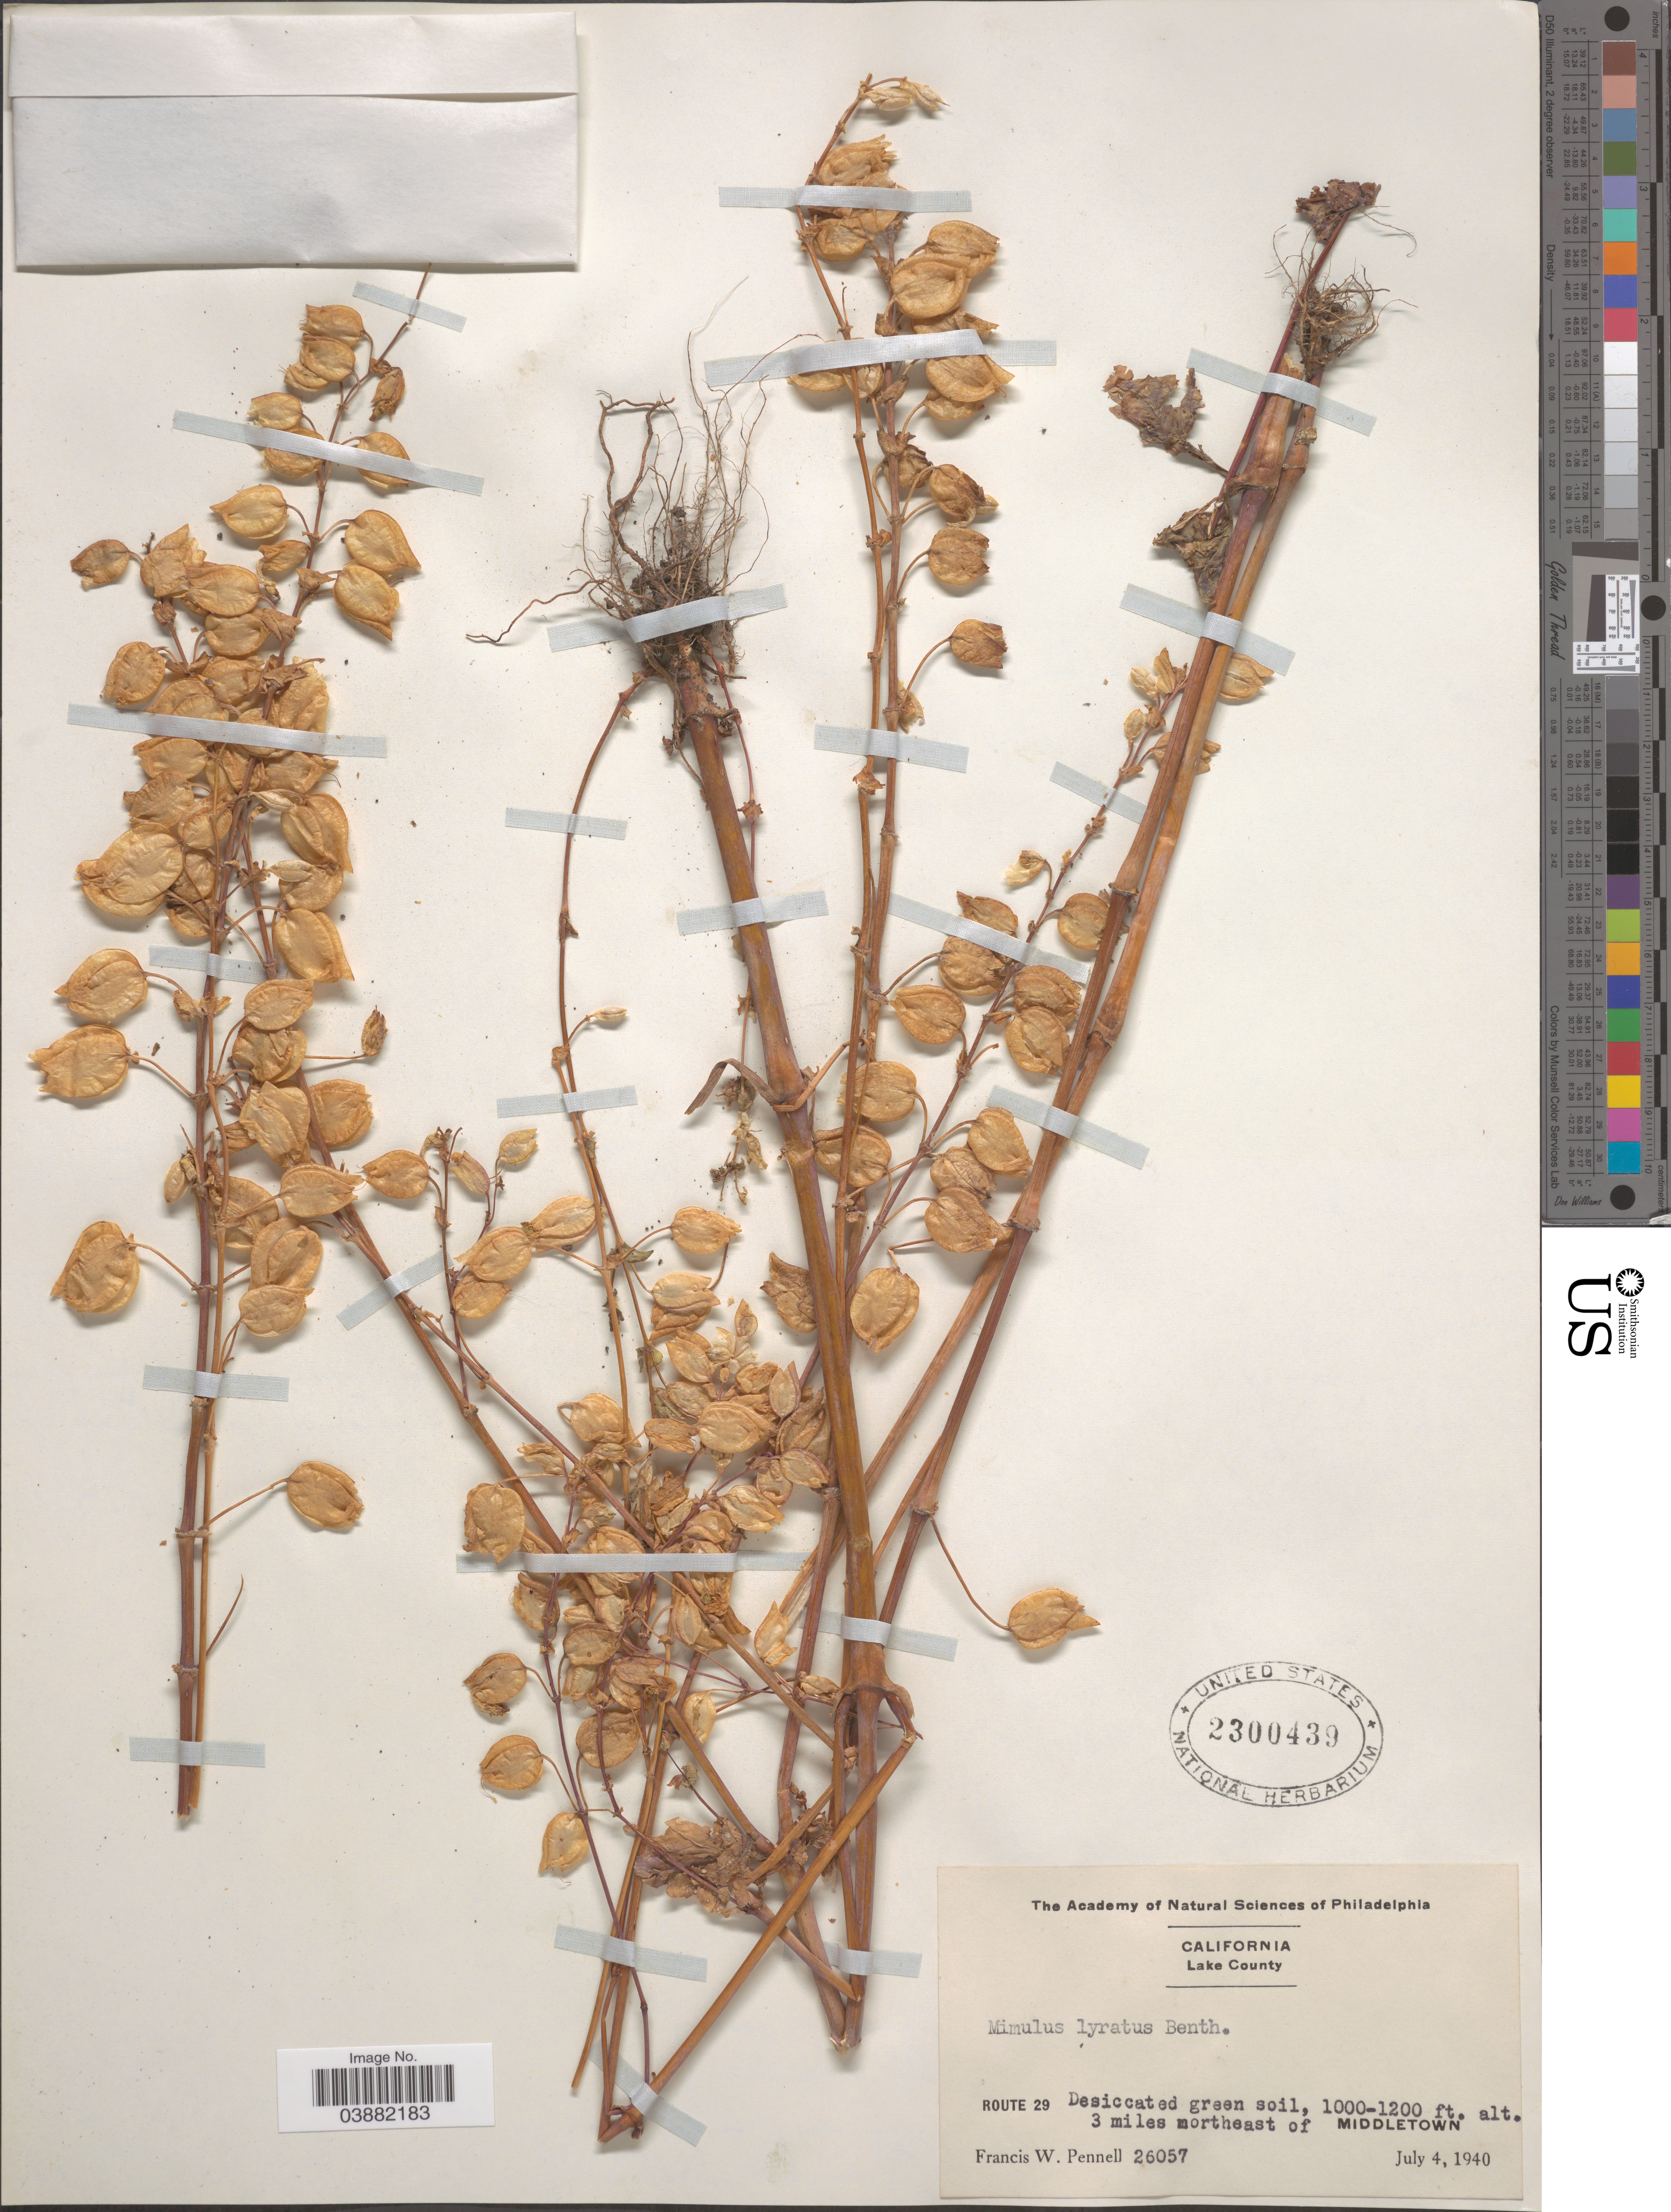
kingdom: Plantae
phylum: Tracheophyta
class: Magnoliopsida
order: Lamiales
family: Phrymaceae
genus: Mimulus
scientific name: Mimulus lyratus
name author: Benth.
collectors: F. W. Pennell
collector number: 26057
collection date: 1940-07-04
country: United States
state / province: California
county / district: Lake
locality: Lake County. Route 29. 3 miles northeast of Middletown.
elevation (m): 305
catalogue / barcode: US 2300439